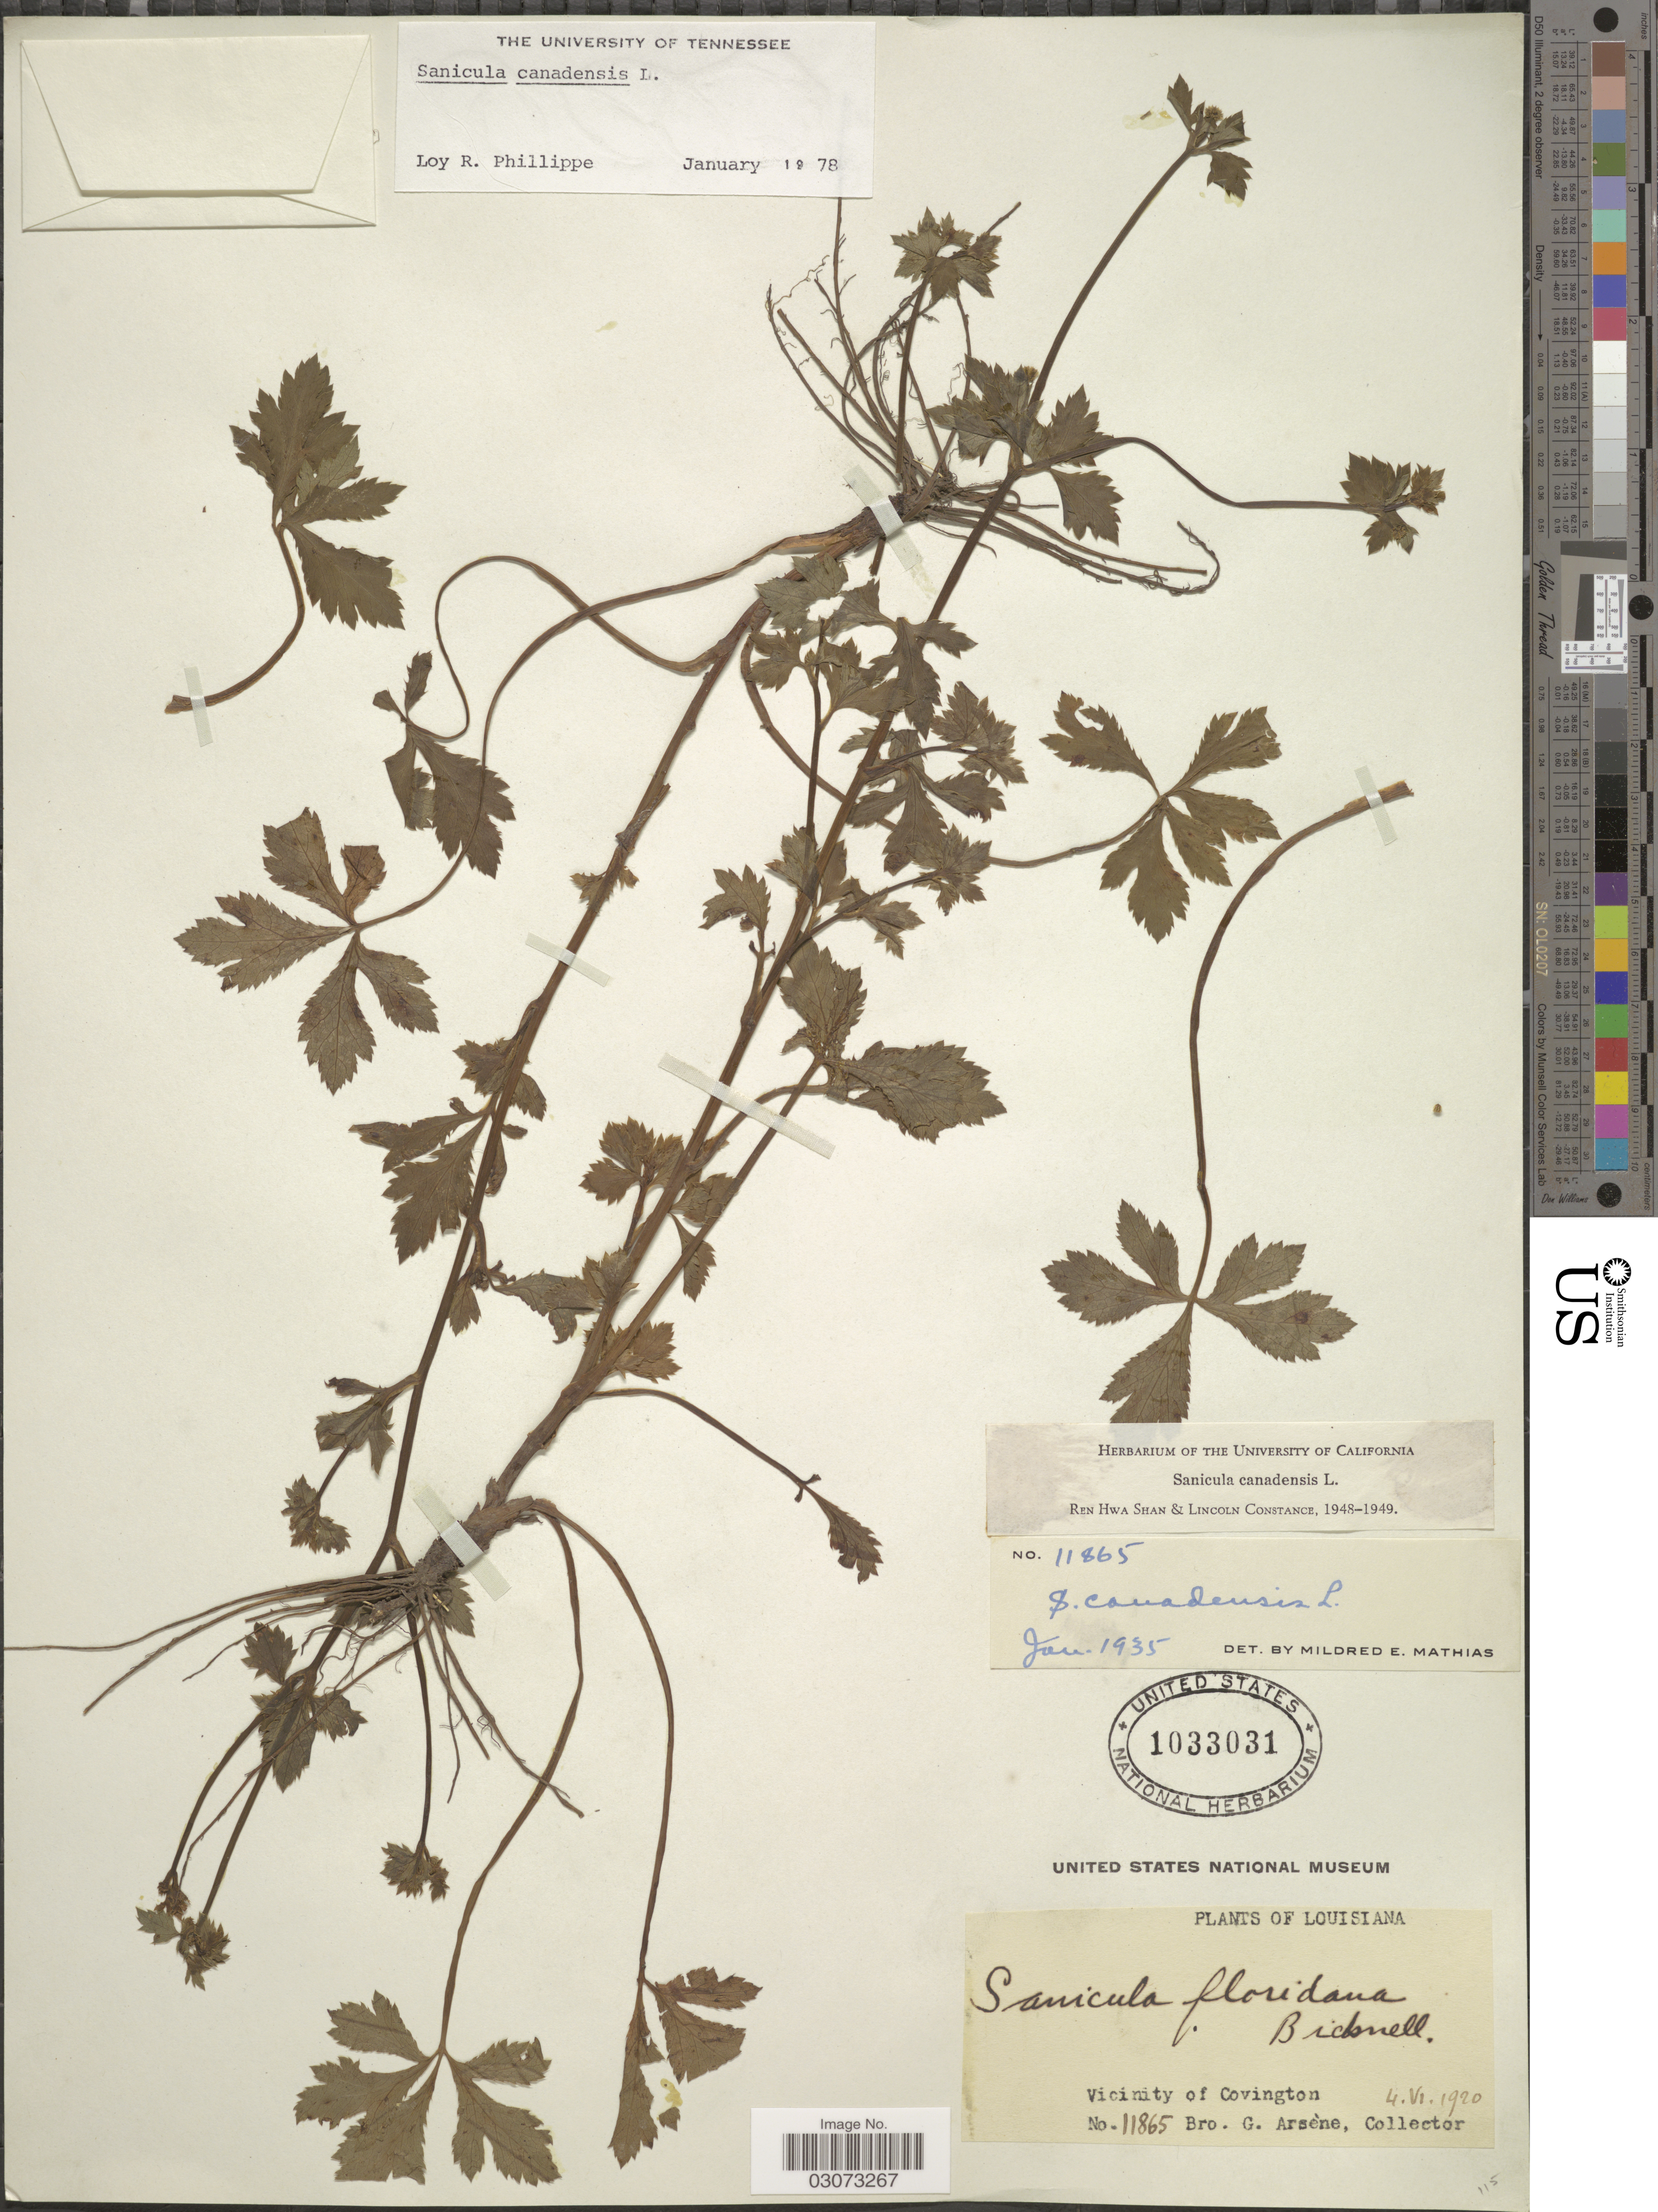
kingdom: Plantae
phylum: Tracheophyta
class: Magnoliopsida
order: Apiales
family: Apiaceae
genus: Sanicula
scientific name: Sanicula canadensis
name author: L.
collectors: Bro. G. Arsène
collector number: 11865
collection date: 1920-06-04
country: United States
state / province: Louisiana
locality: Vicinity of Covington.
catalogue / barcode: US 1033031